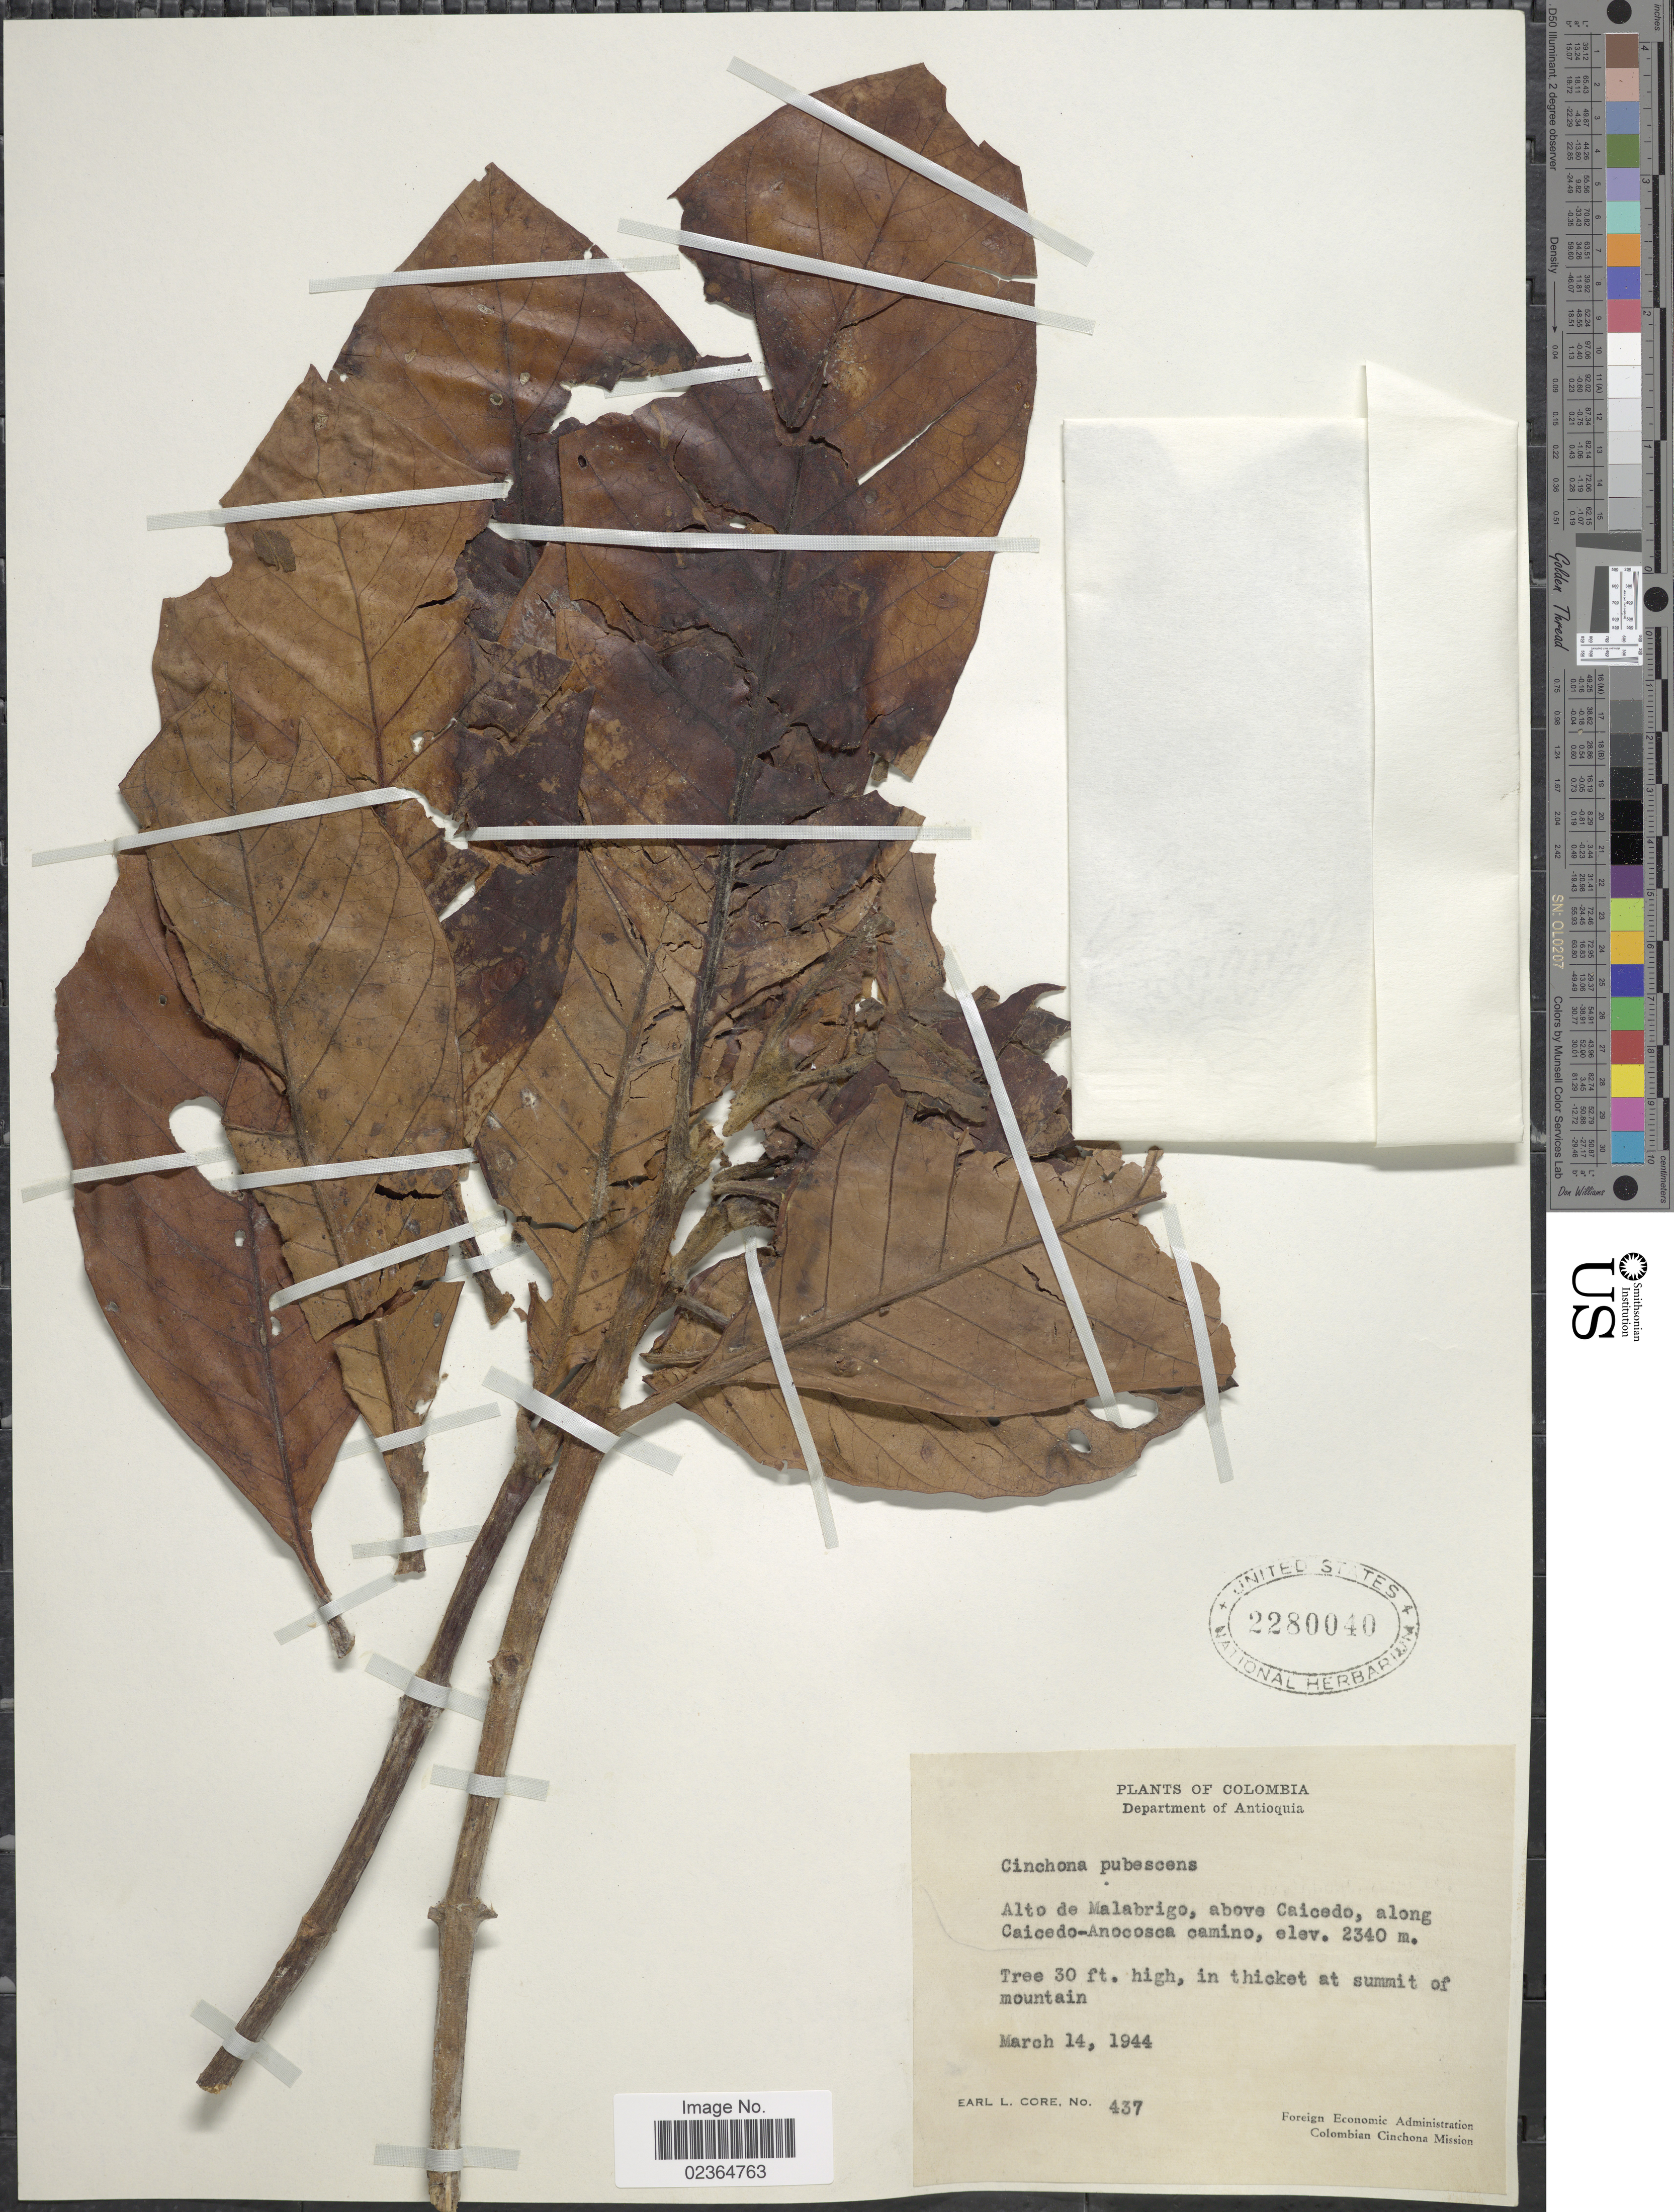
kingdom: Plantae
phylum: Tracheophyta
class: Magnoliopsida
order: Gentianales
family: Rubiaceae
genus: Cinchona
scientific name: Cinchona pubescens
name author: Vahl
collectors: E. L. Core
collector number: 437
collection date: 1944-03-14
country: Colombia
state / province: Antioquia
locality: Alto de Malabrigo, above Caicedo, along Caicedo-Anacosca camino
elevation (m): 2340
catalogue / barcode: US 2280040